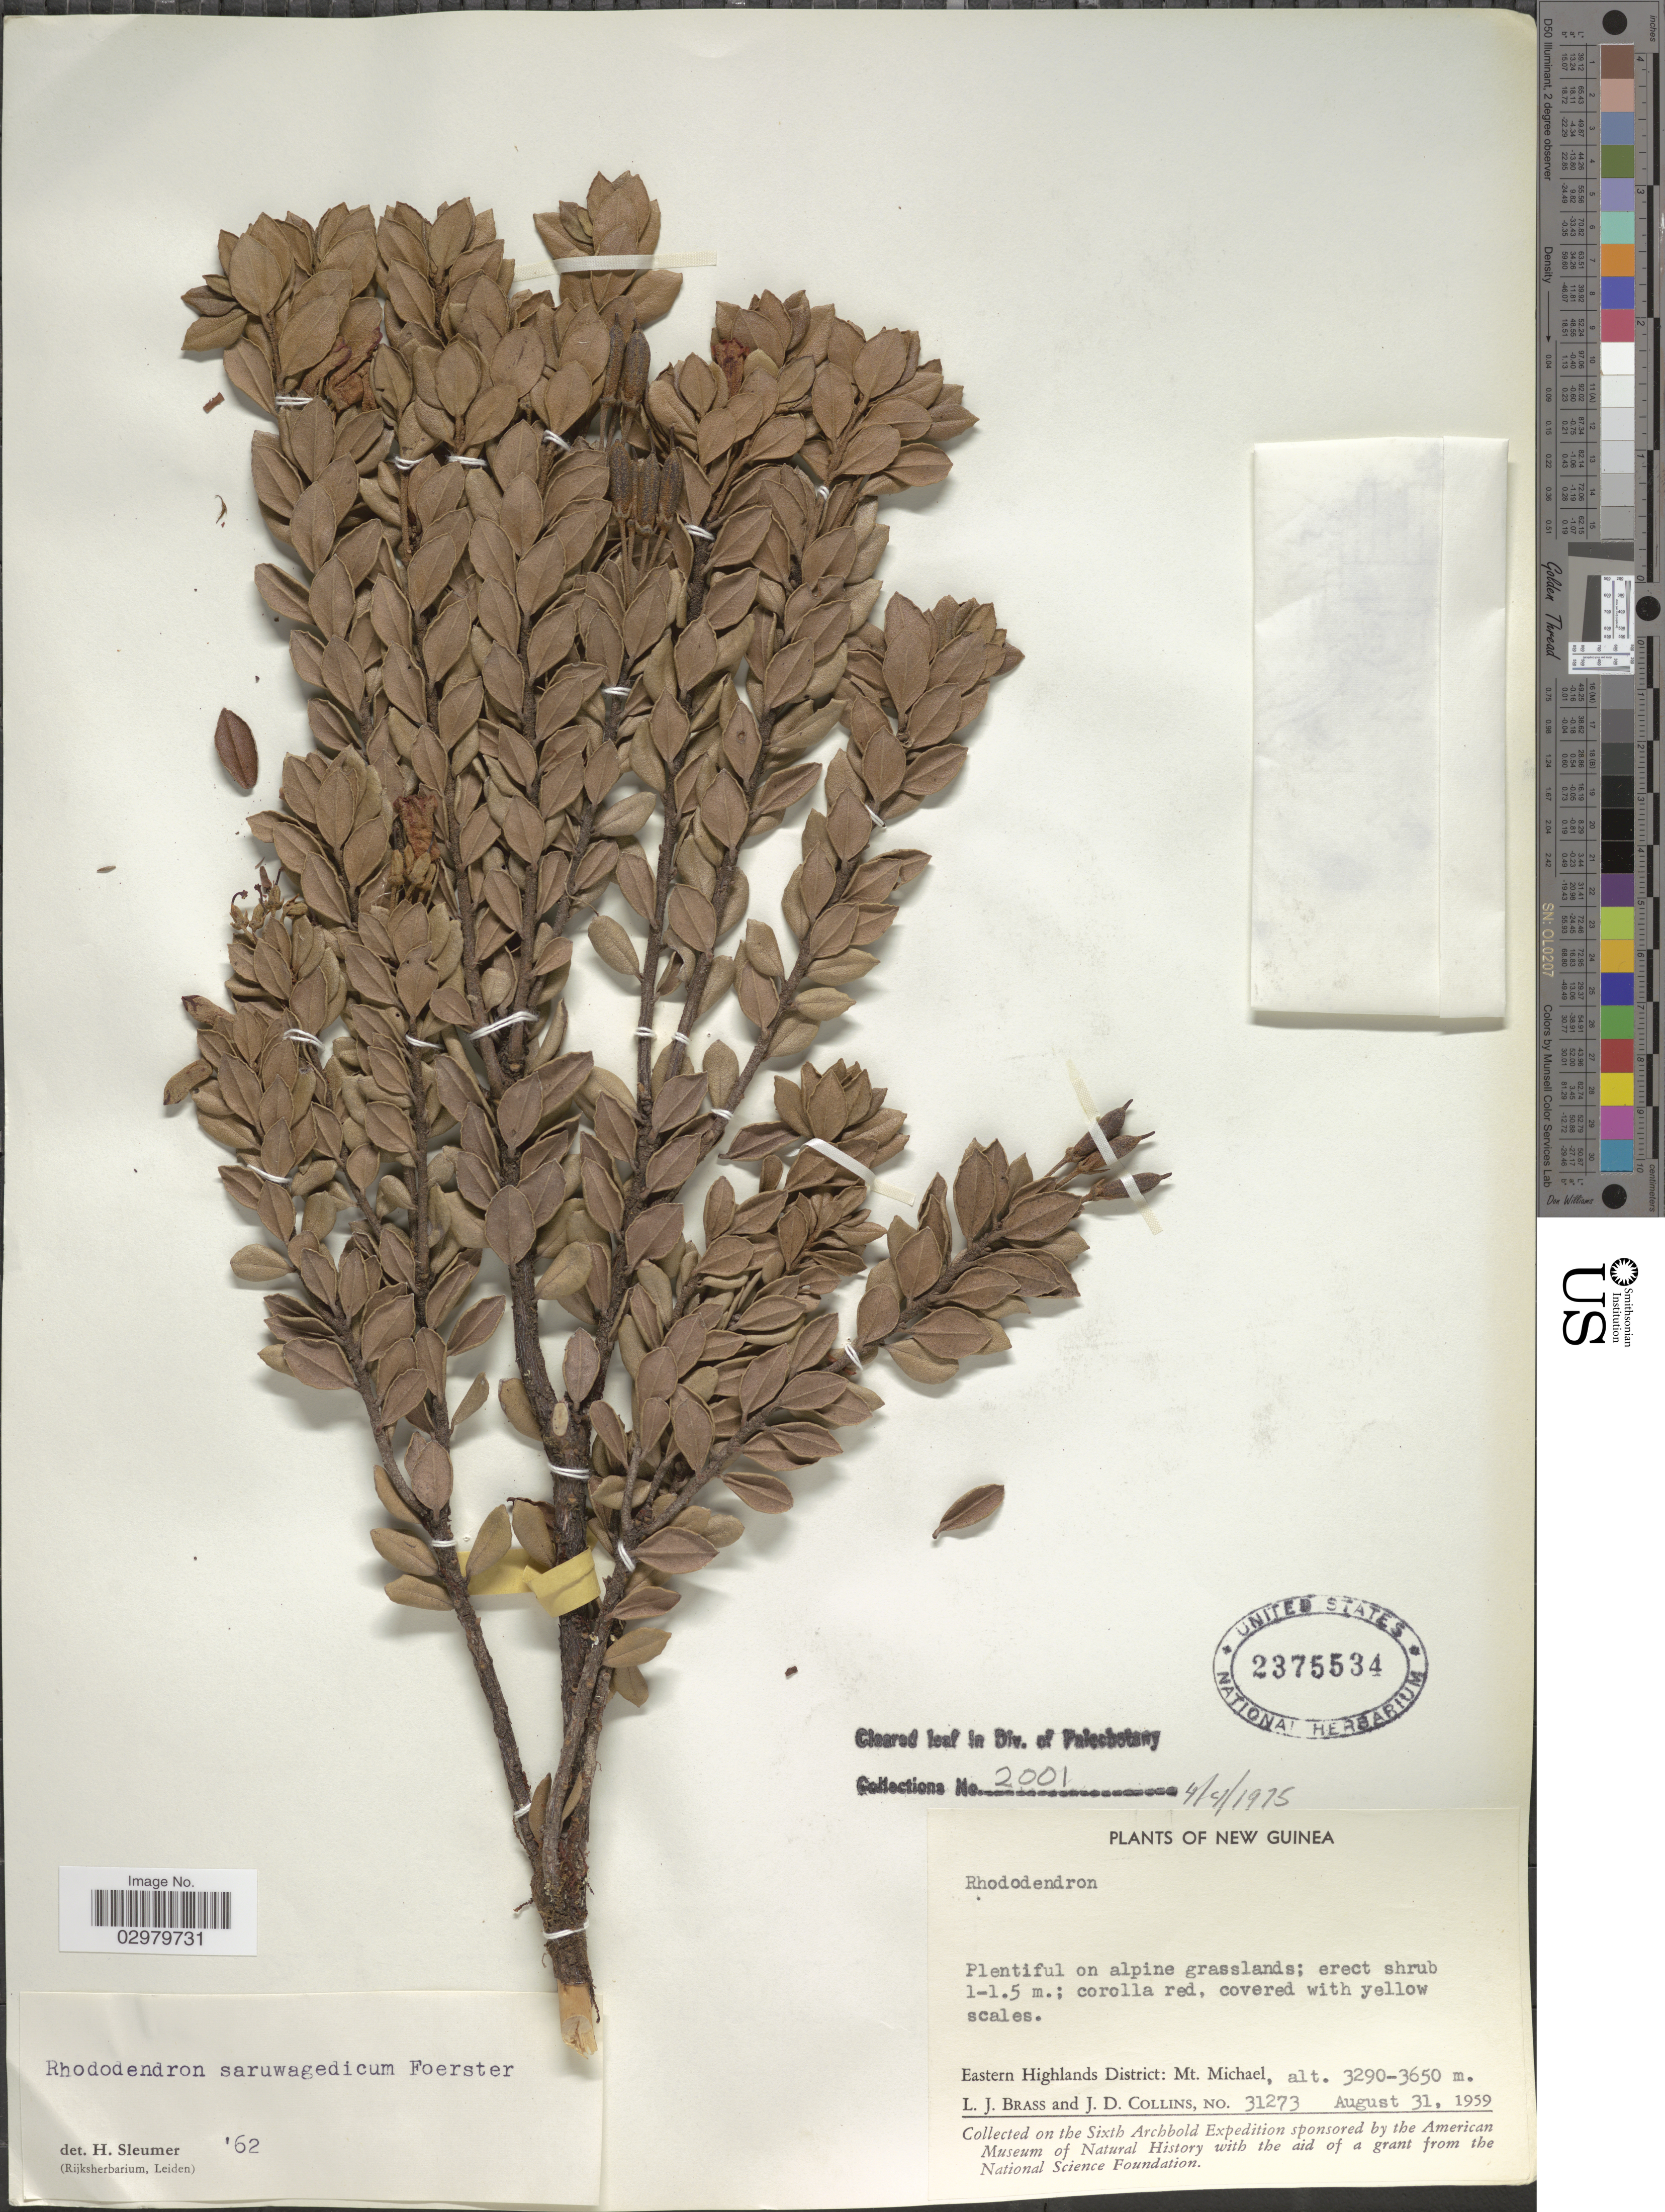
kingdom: Plantae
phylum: Tracheophyta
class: Magnoliopsida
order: Ericales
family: Ericaceae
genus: Rhododendron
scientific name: Rhododendron saruwagedicum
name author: F. Först.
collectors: L. J. Brass & J. Collins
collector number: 31273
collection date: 1959-08-31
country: Papua New Guinea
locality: New Guinea. Eastern Highlands District: Mt. Michael.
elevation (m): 3290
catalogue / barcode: US 2375534